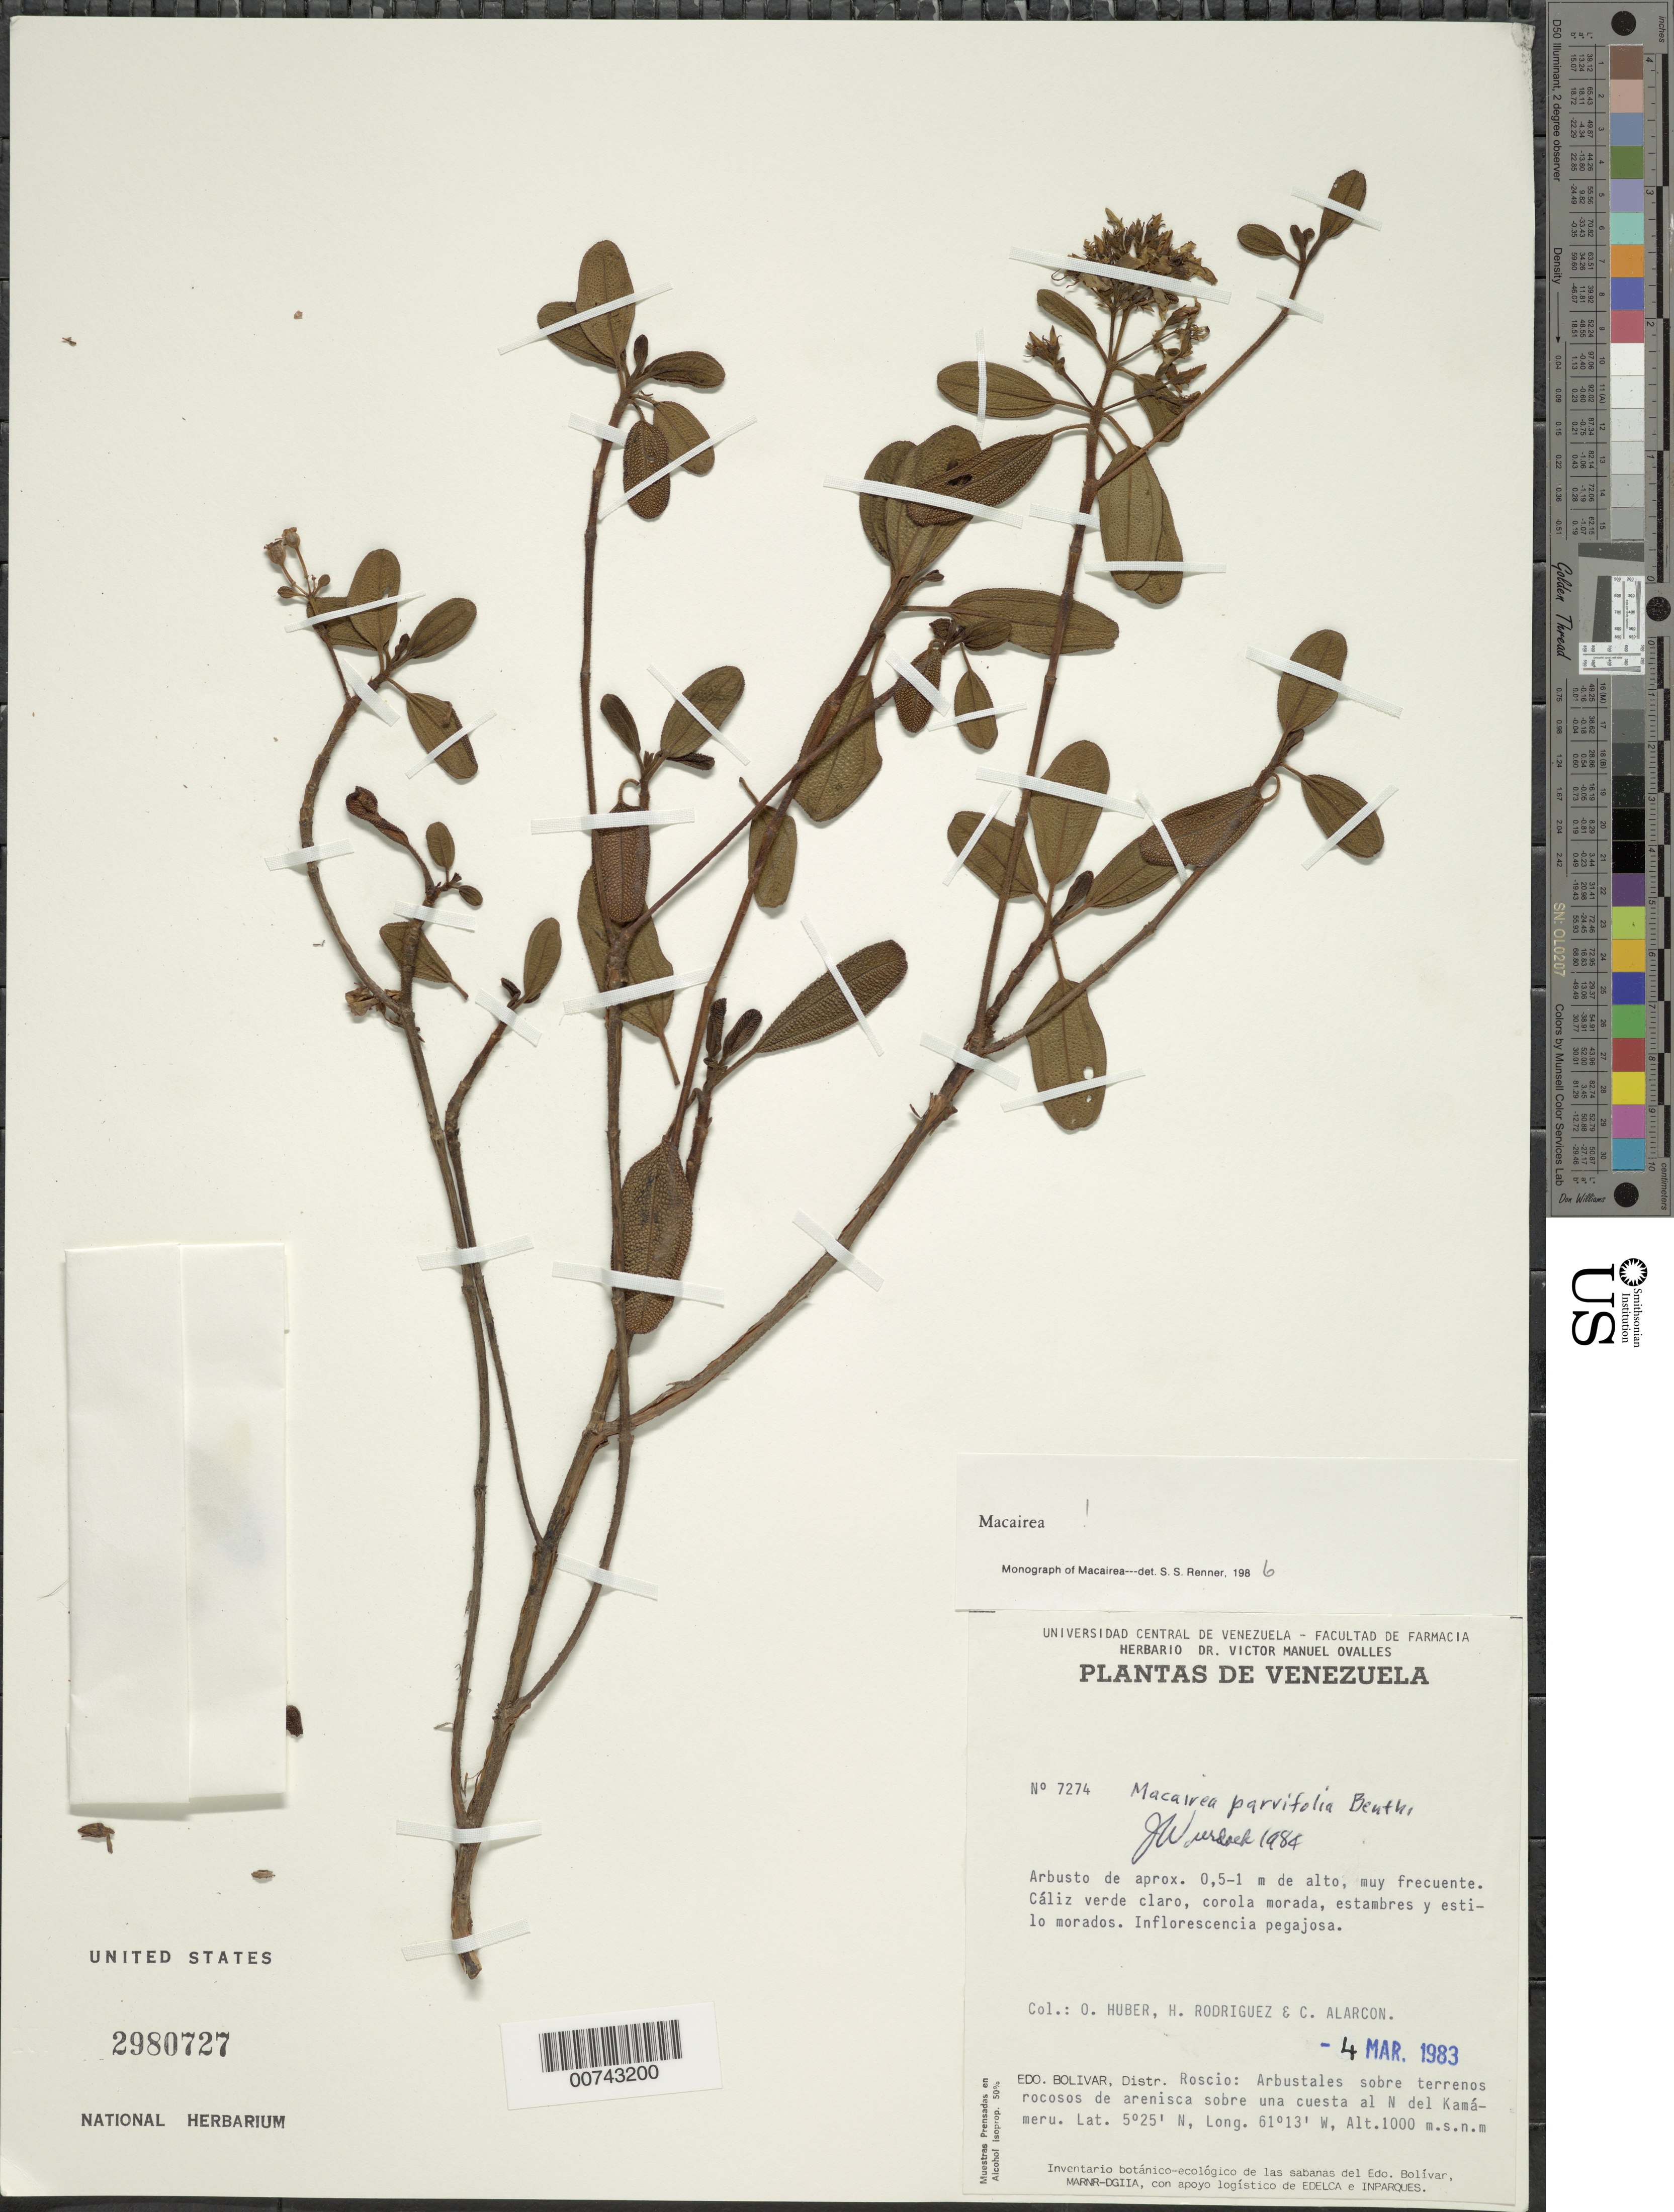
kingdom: Plantae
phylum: Tracheophyta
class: Magnoliopsida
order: Myrtales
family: Melastomataceae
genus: Macairea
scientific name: Macairea parvifolia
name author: Benth.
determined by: Wurdack, John J., (US), US (UNITED STATES)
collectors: O. Huber, H. Rodriguez & C. Alarcon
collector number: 7274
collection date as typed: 4-Mar-83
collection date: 1983-03-04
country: Venezuela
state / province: Bolívar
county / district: Roscio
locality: Kamá-meru, N of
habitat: Arbustales sobre terrenos rocosos de arenisca sobre una cuesta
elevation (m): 1000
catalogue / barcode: US 2980727